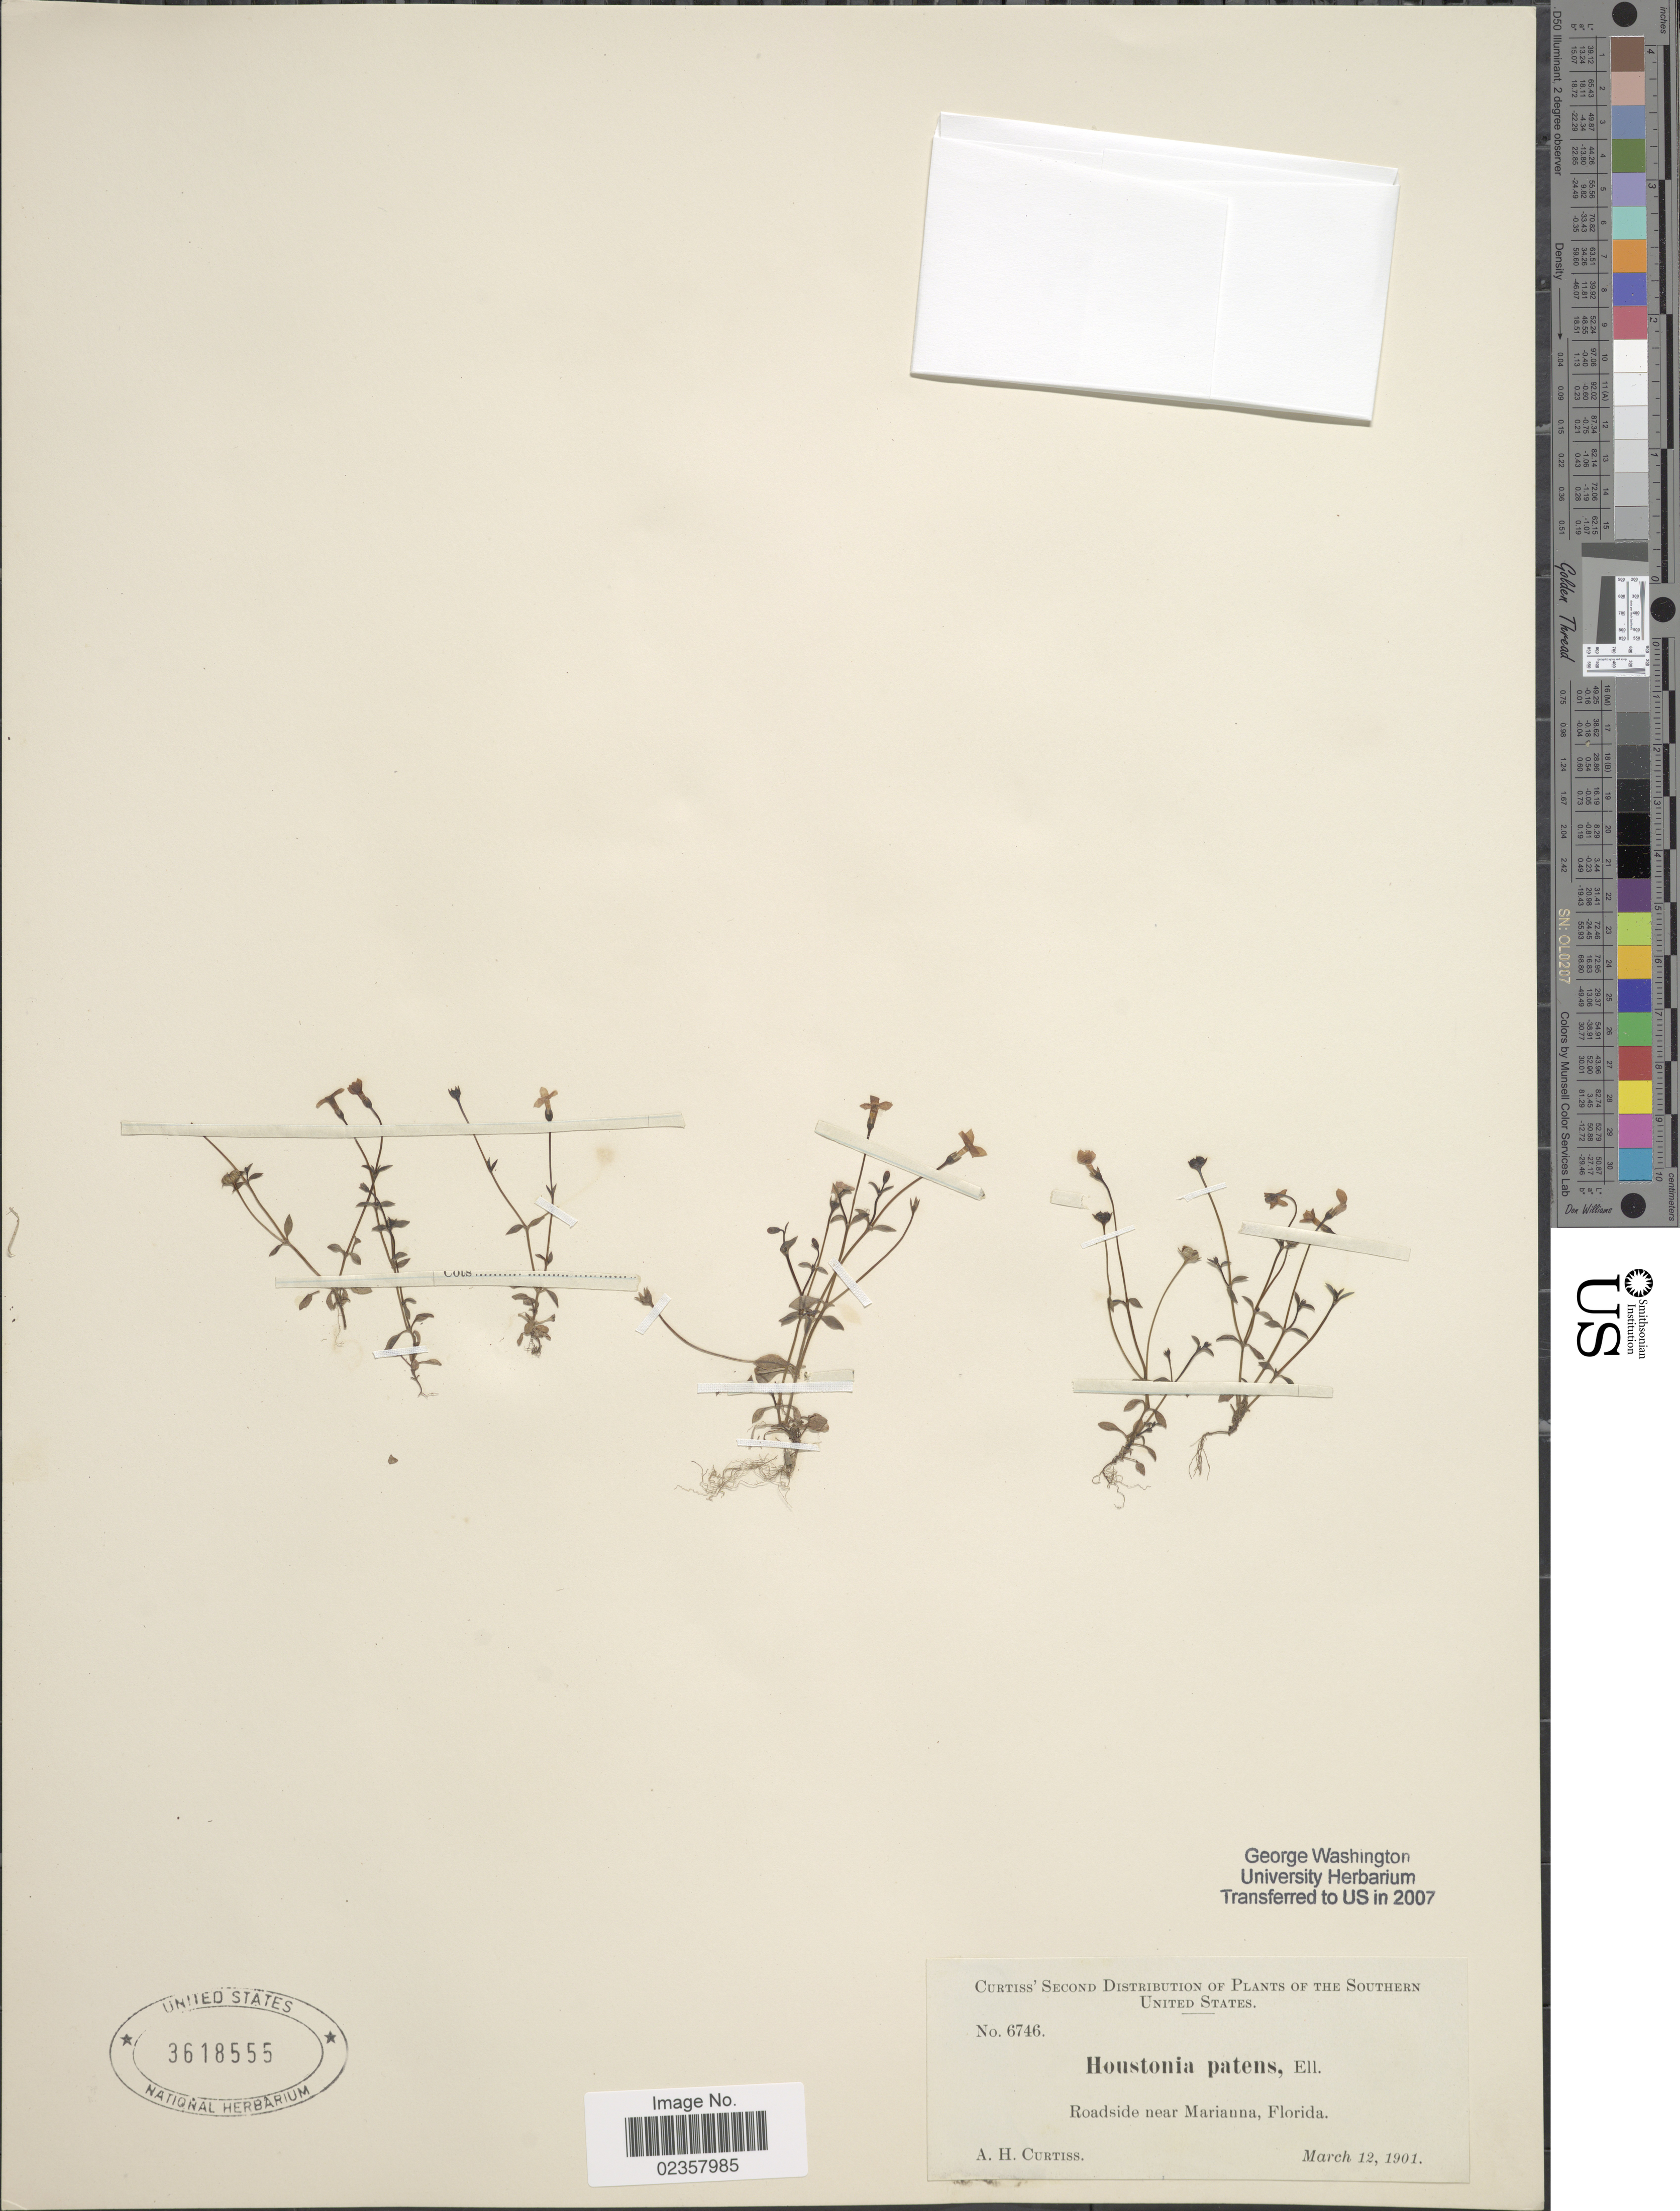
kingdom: Plantae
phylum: Tracheophyta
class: Magnoliopsida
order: Gentianales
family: Rubiaceae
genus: Houstonia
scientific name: Houstonia pusilla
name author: Schoepf.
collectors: A. H. Curtiss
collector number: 6746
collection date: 1901-03-12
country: United States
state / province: Florida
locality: Roadside near Mariauna, Florida. Southern United States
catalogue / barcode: US 3618555